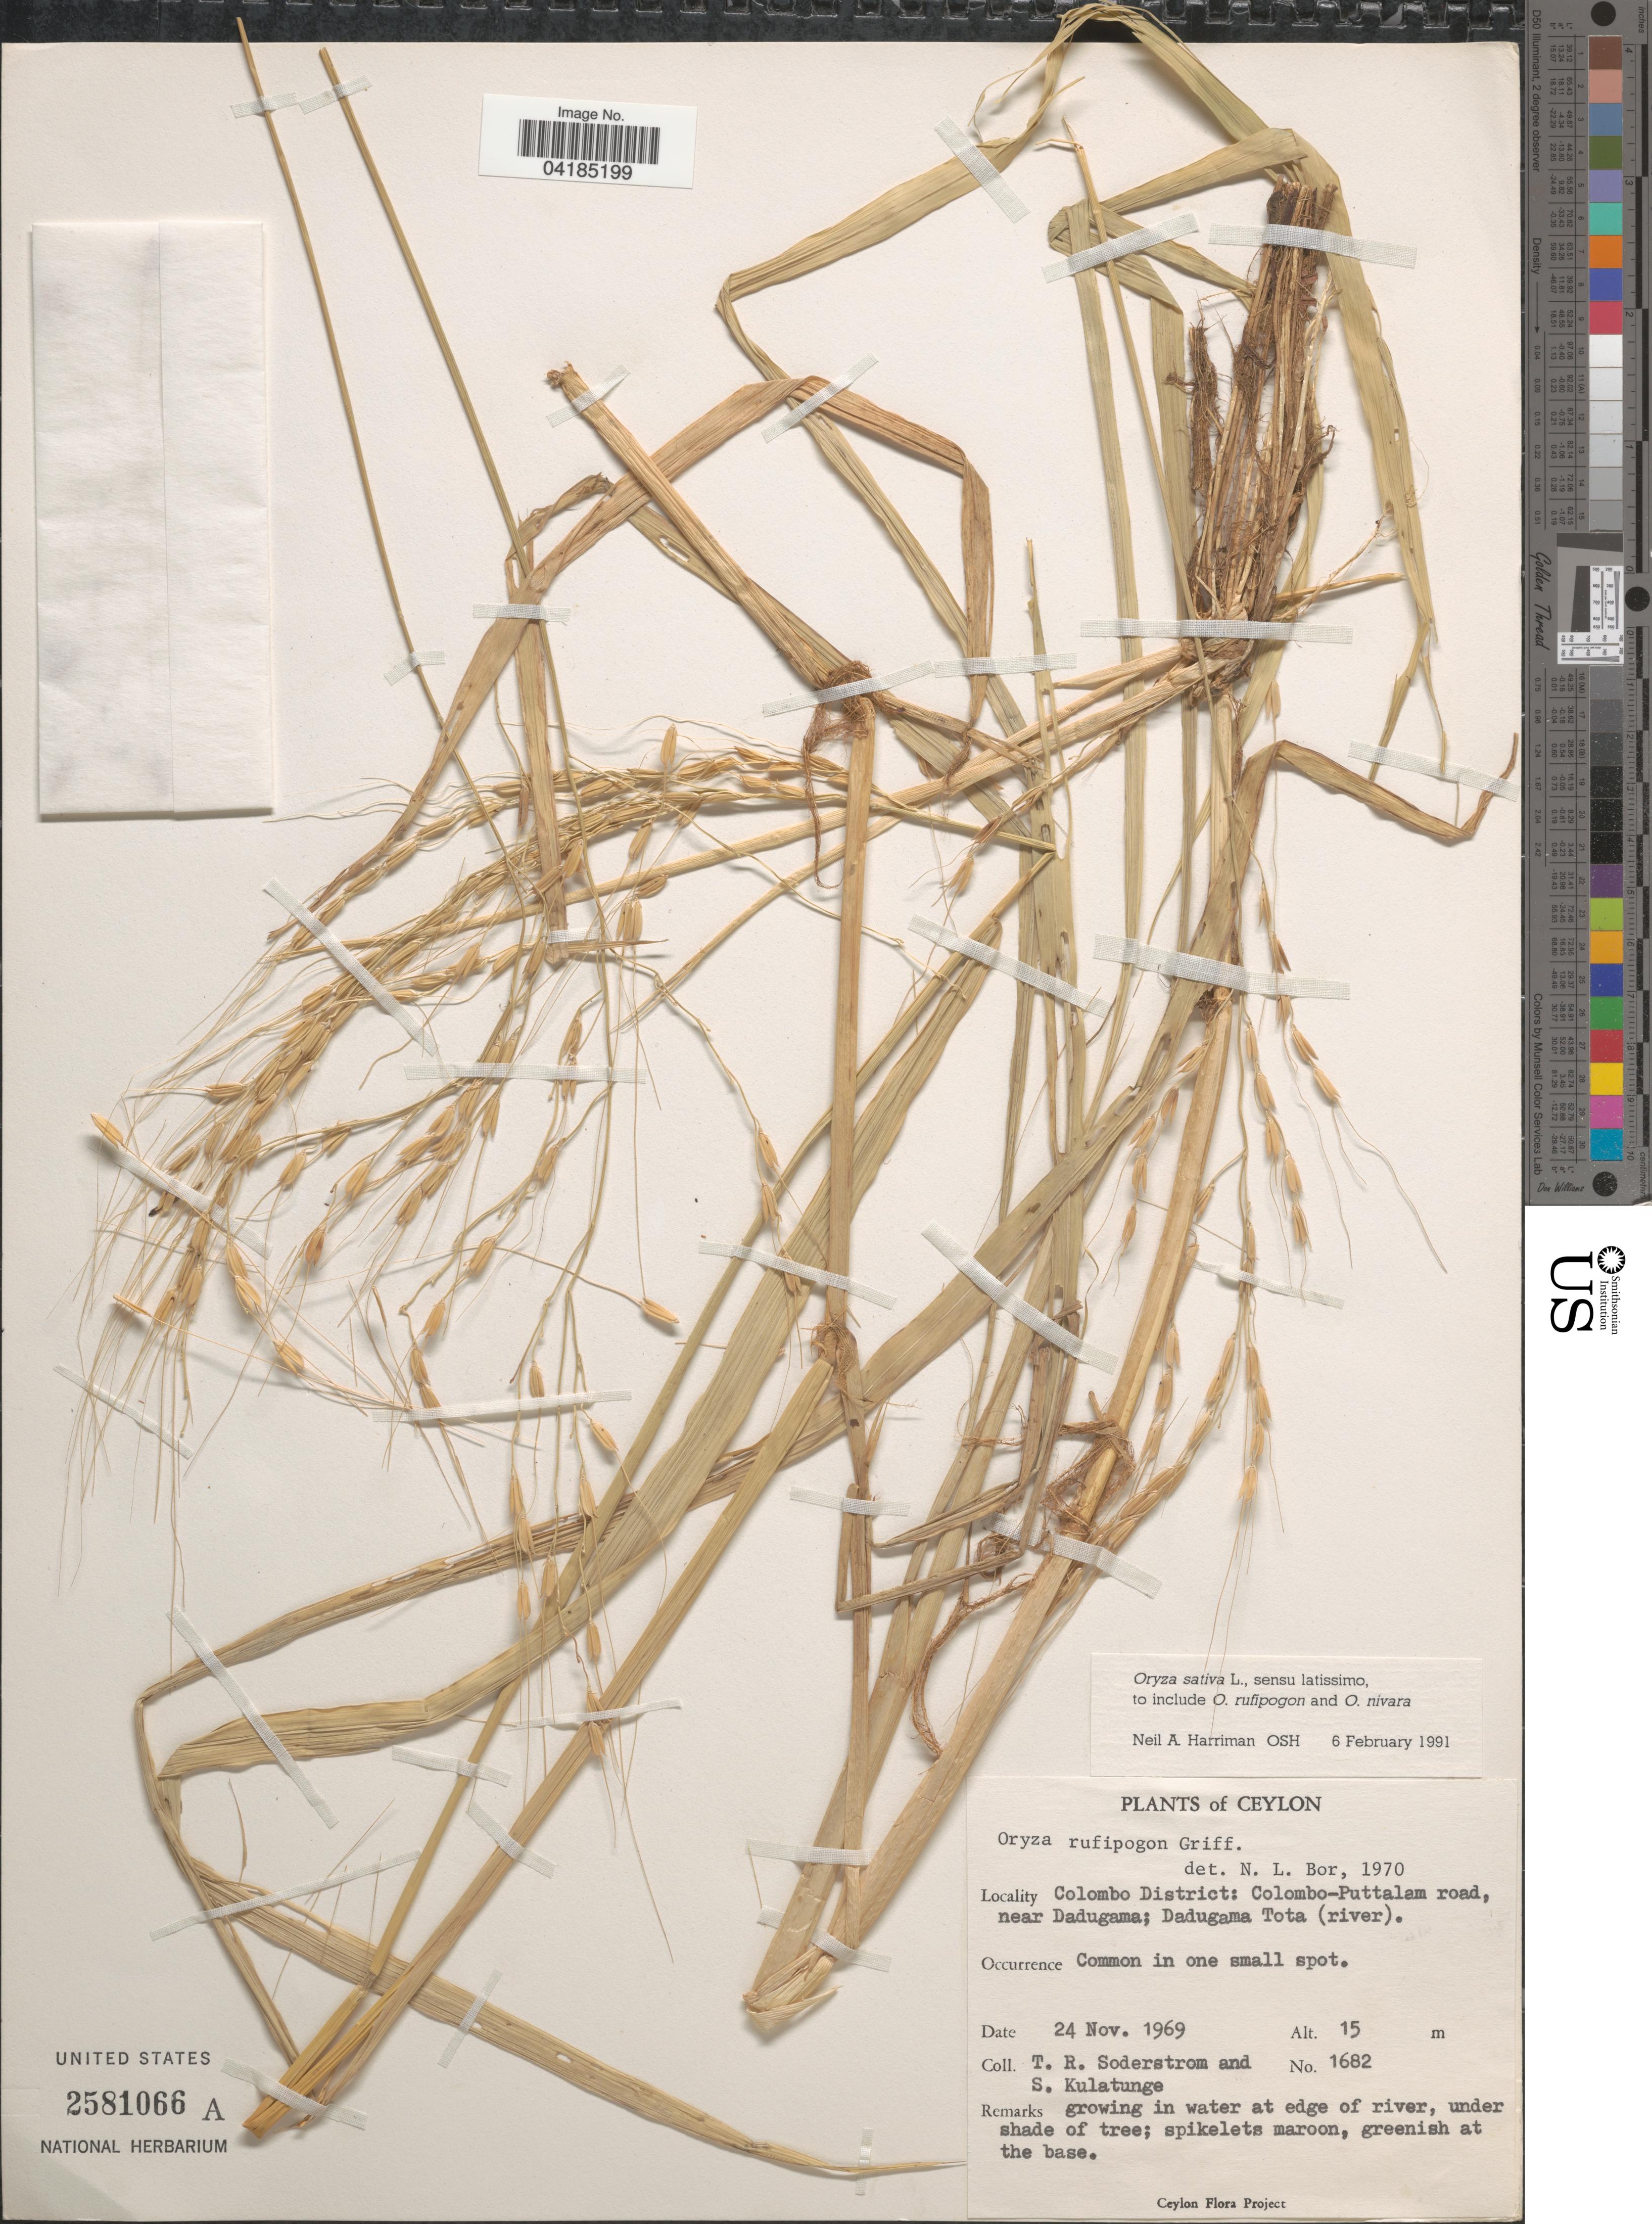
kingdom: Plantae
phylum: Tracheophyta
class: Liliopsida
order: Poales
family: Poaceae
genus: Oryza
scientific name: Oryza sativa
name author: L.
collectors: T. R. Soderstrom & S. Kulatunge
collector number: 1682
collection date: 1969-11-24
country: Sri Lanka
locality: Ceylon. Colombo District: Colombo-Puttalam road, near Dadugama; Dadugama Tota (river).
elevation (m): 15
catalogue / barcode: US 2581066A